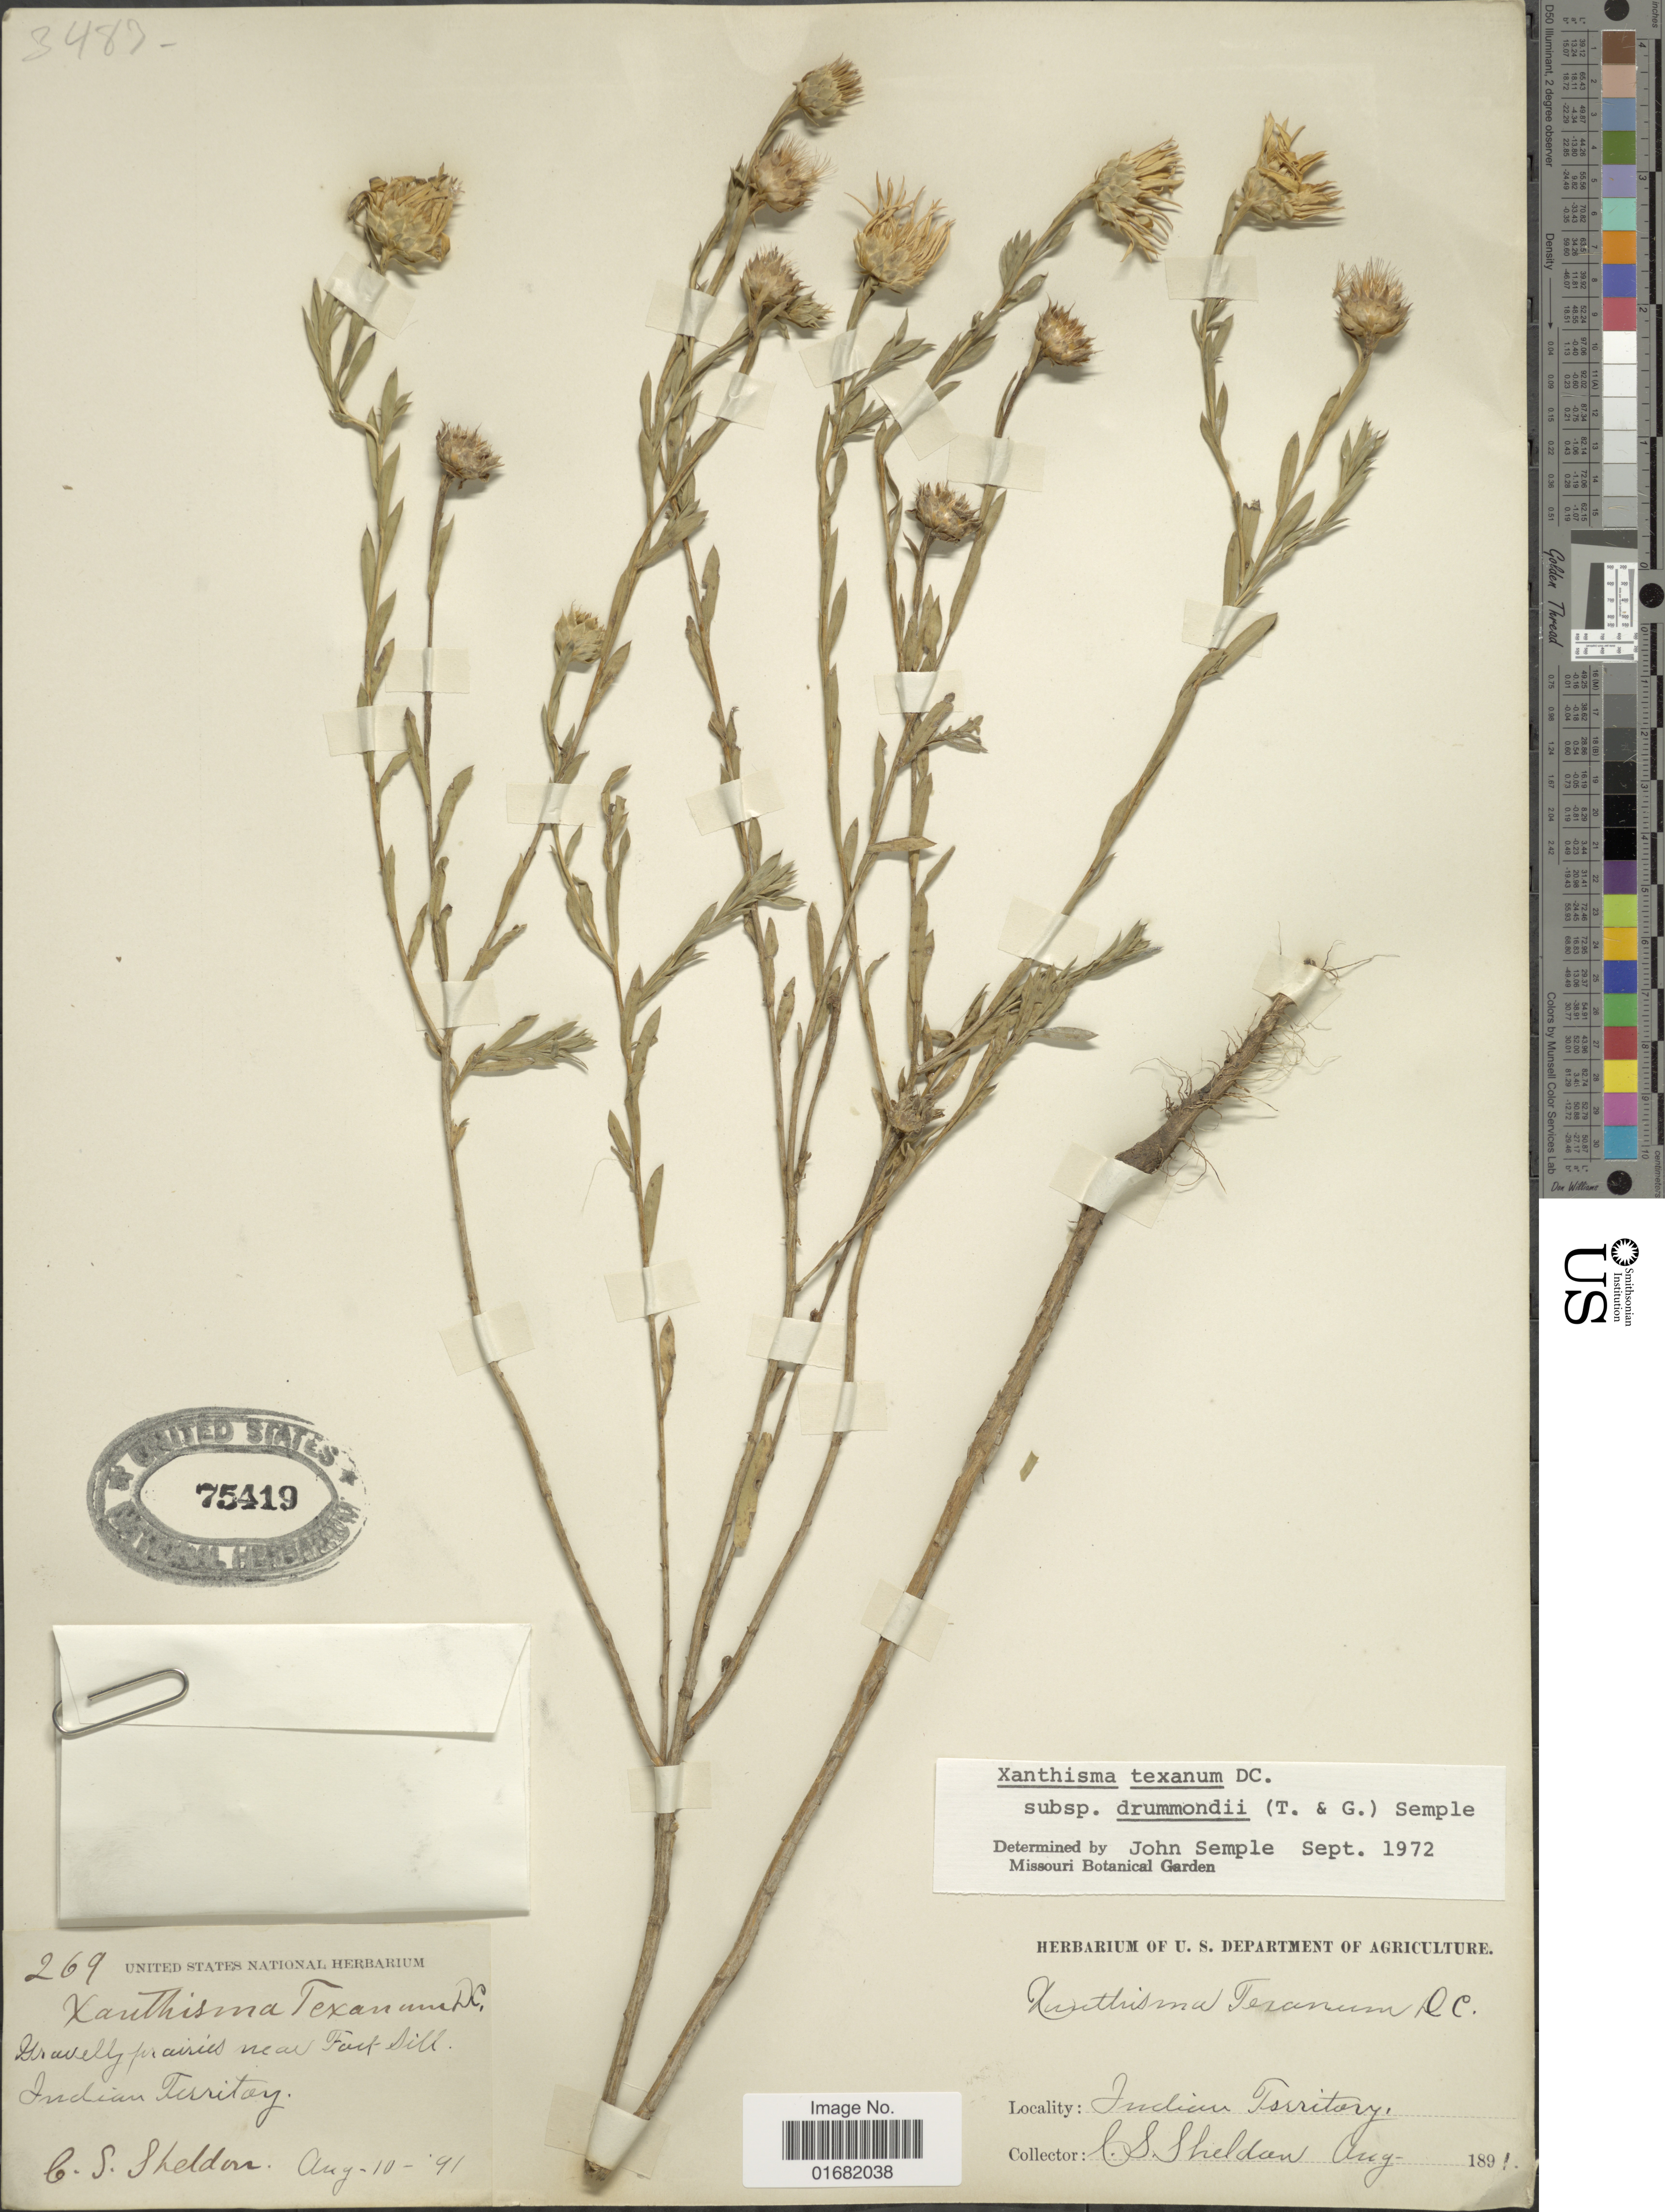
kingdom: Plantae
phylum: Tracheophyta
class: Magnoliopsida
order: Asterales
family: Asteraceae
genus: Xanthisma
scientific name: Xanthisma texanum subsp. drummondii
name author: (Torr. & A. Gray) Semple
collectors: C. S. Sheldon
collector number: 269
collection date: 1891-08-10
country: United States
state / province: Oklahoma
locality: Near Fort Sill. Indian Territory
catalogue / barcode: US 75419